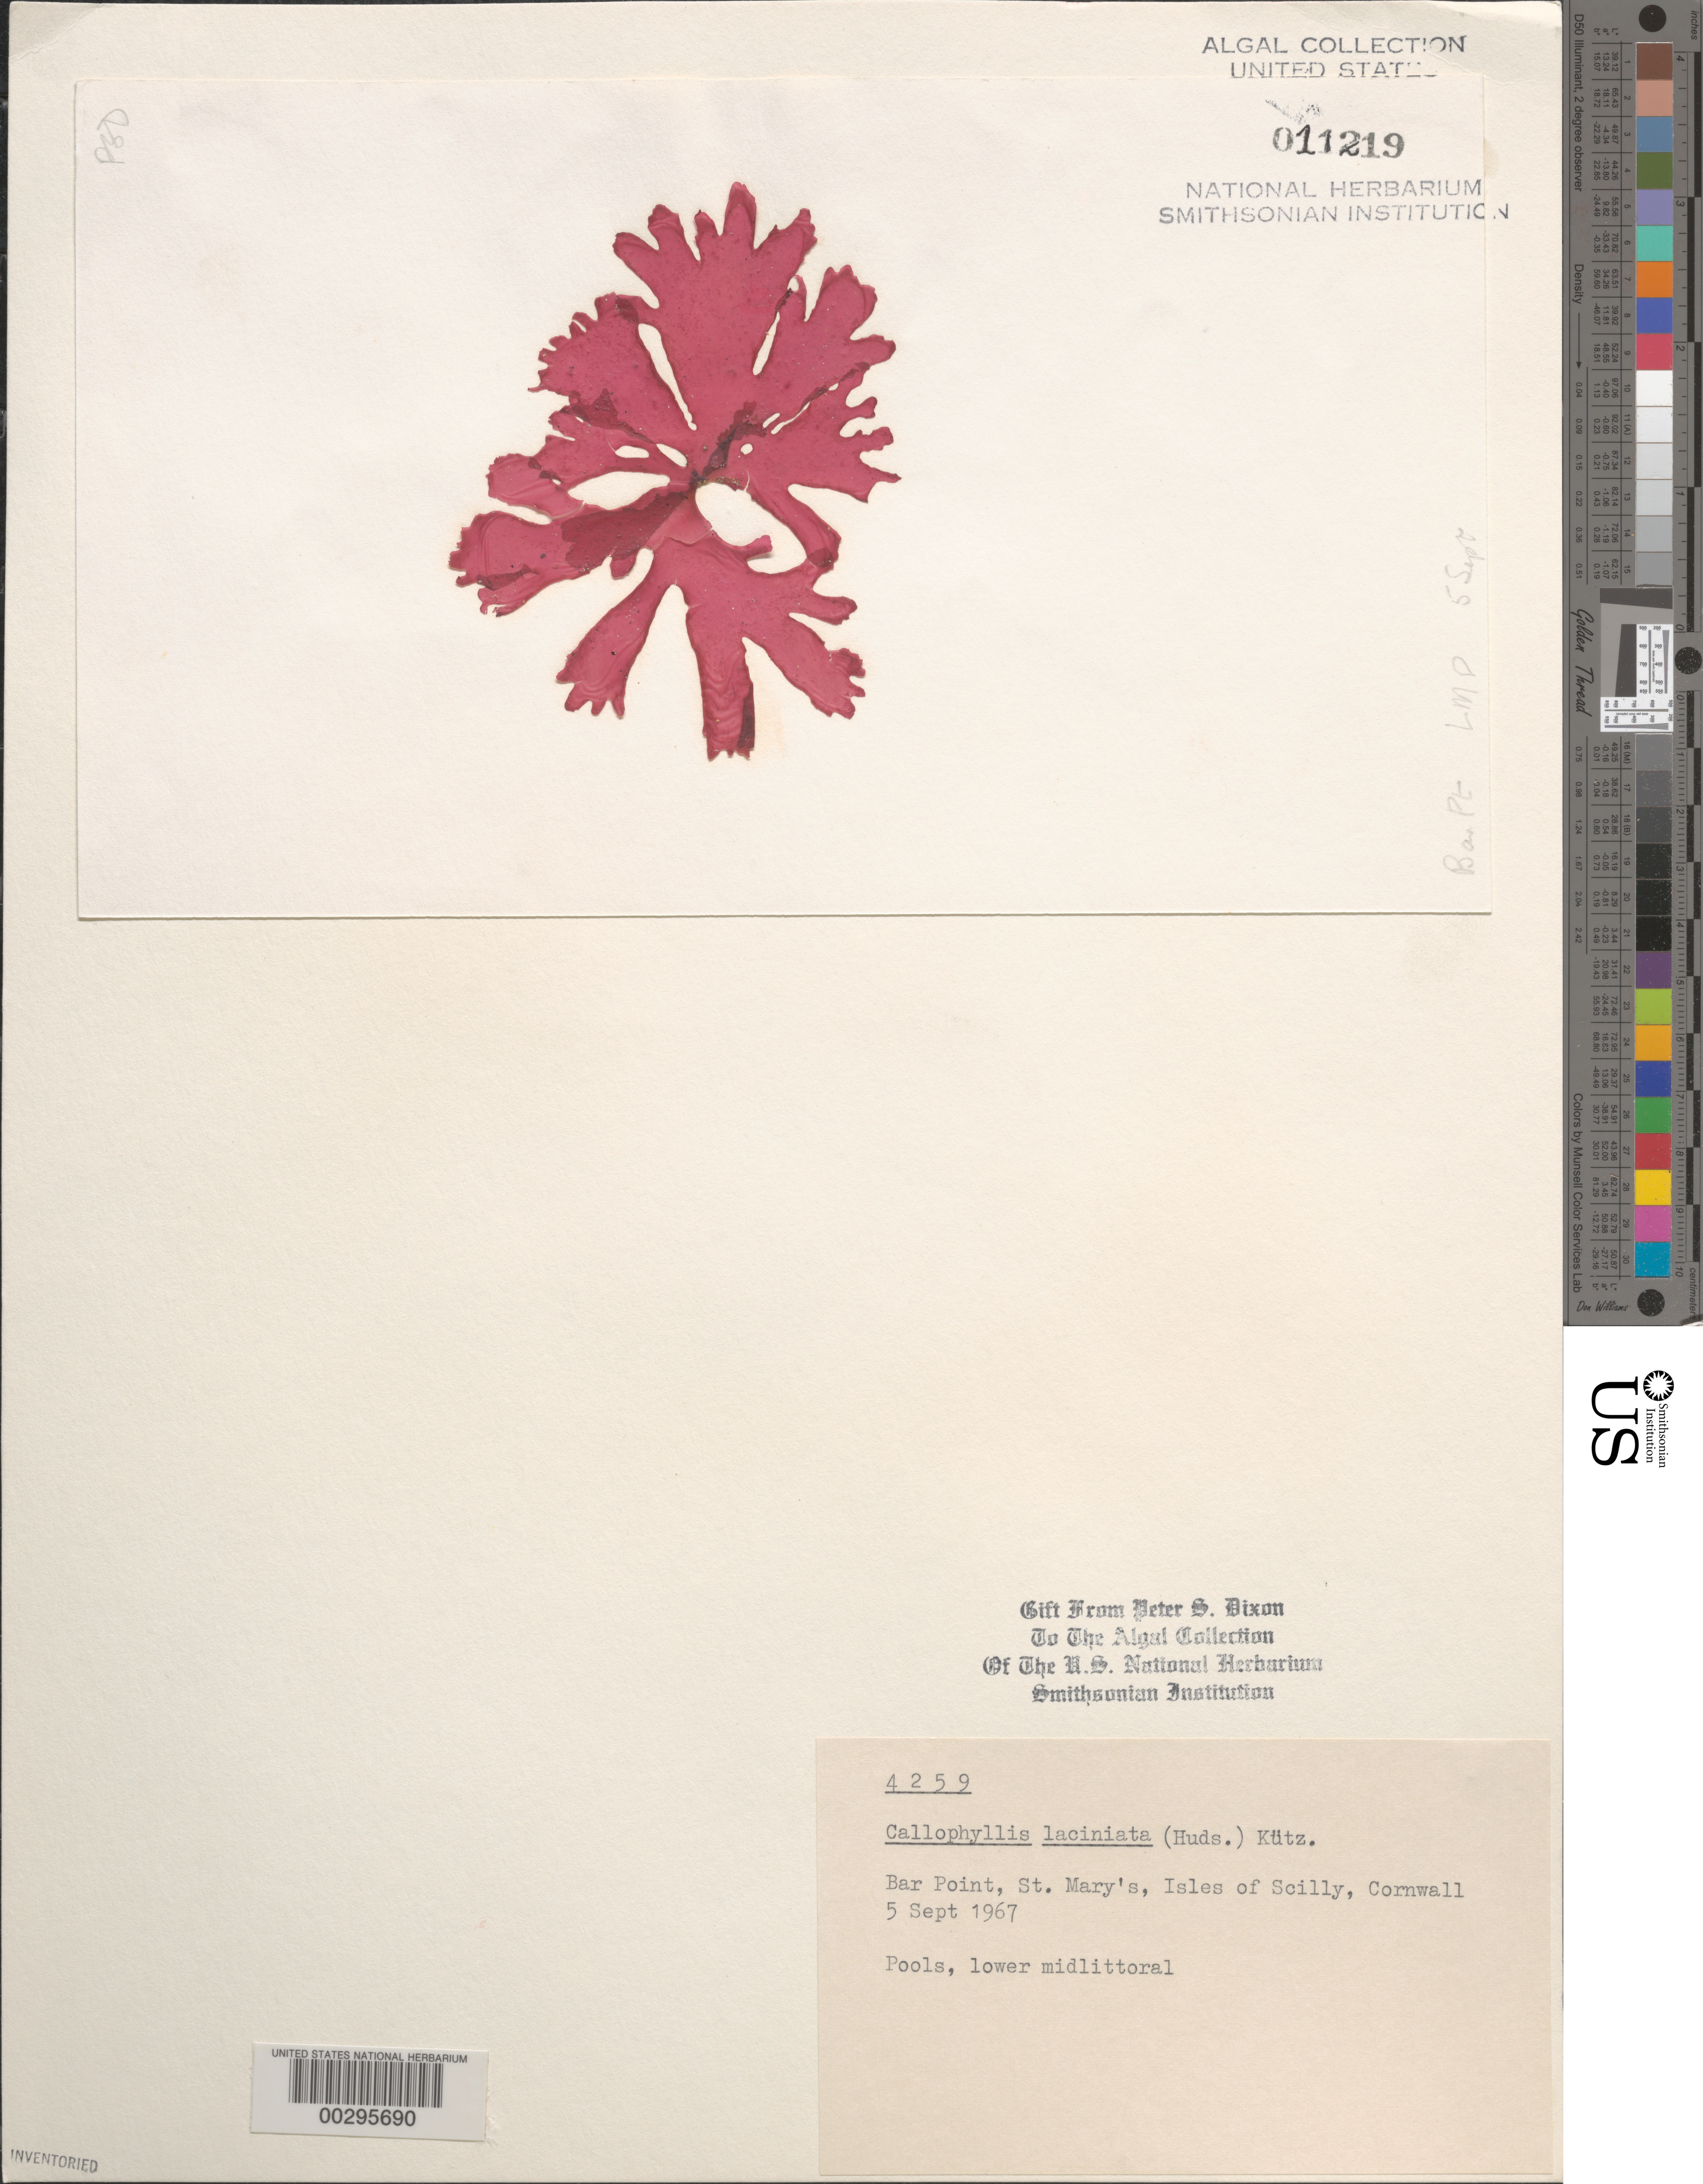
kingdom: Plantae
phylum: Rhodophyta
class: Florideophyceae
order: Gigartinales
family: Kallymeniaceae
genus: Metacallophyllis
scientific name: Metacallophyllis laciniata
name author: (Hudson) Vergés & L. Le Gall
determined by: Algae name updating Project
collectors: P. S. Dixon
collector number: PSD 4259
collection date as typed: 05 Sep 1967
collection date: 1967-09-05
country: United Kingdom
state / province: England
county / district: Council of the Isles of Scilly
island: St. Mary's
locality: Bar Point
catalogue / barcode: US 11219